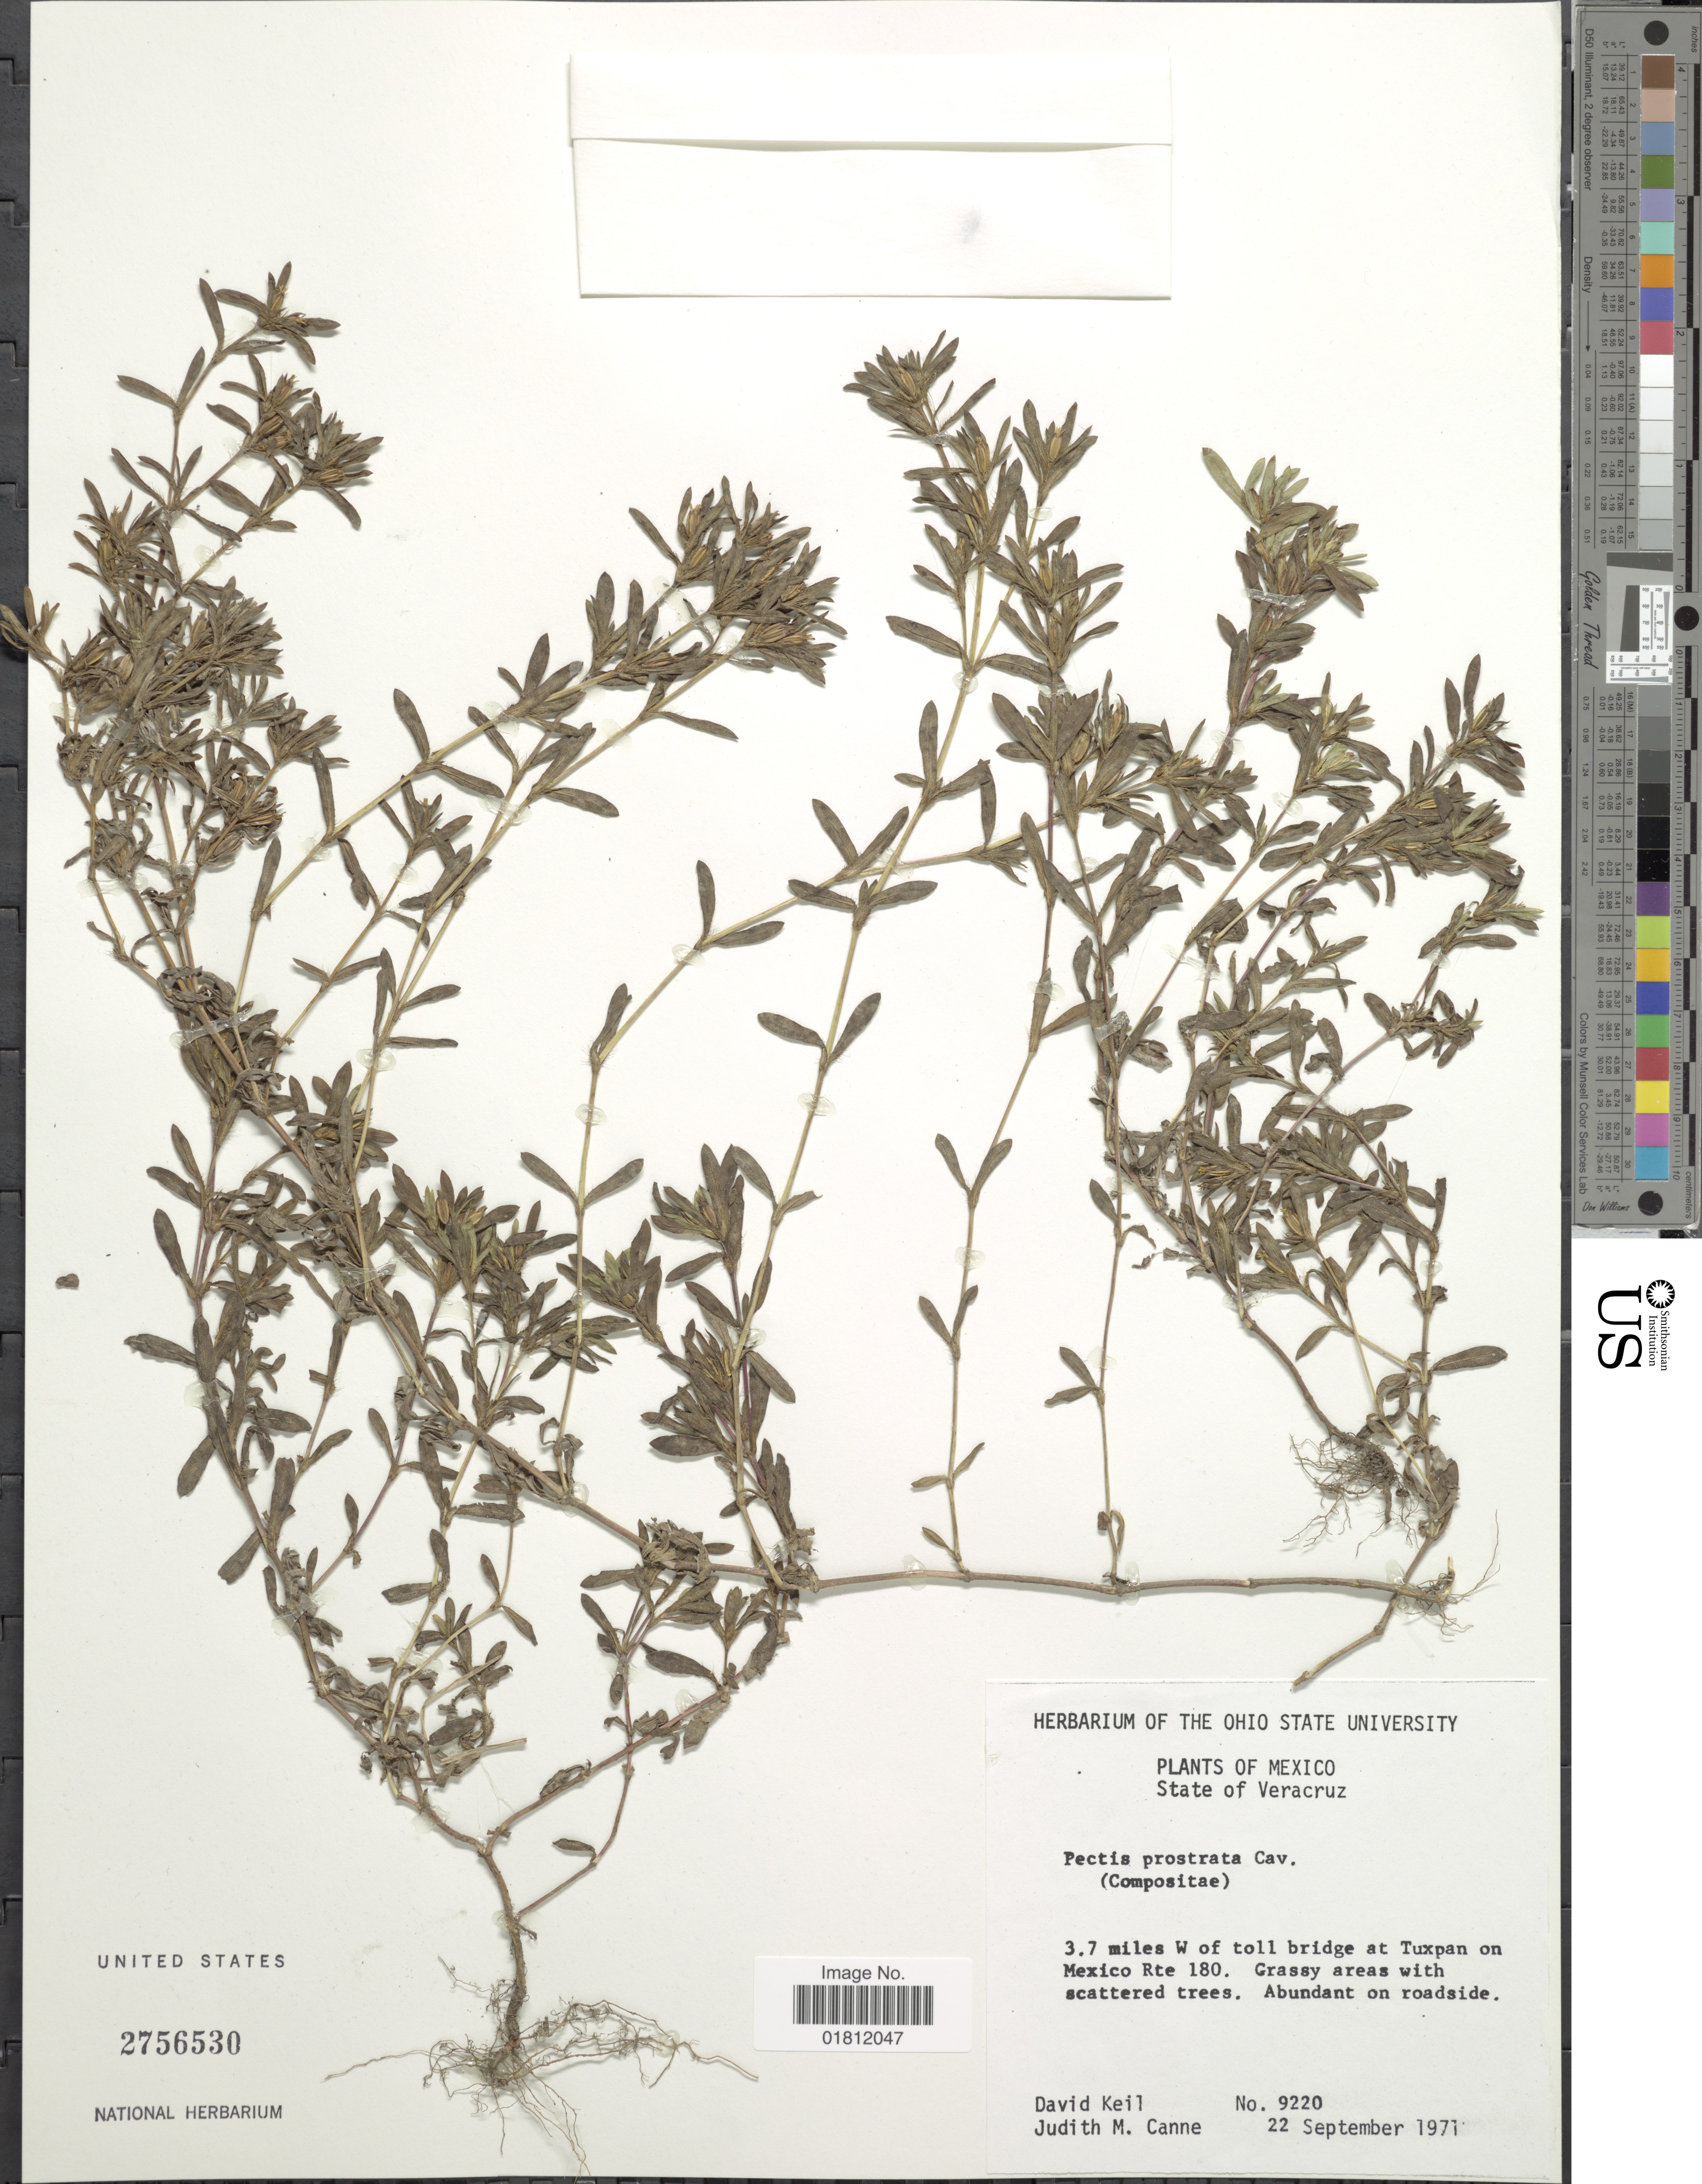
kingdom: Plantae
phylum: Tracheophyta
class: Magnoliopsida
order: Asterales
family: Asteraceae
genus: Pectis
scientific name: Pectis prostrata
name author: Cav.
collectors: D. J. Keil & J. M. Canne-Hilliker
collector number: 9220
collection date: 1971-09-22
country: Mexico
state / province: Veracruz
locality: State of Veracruz. 3.7 miles W of toll bridge at Tuxpan on Mexico Rte 180.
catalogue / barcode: US 2756530